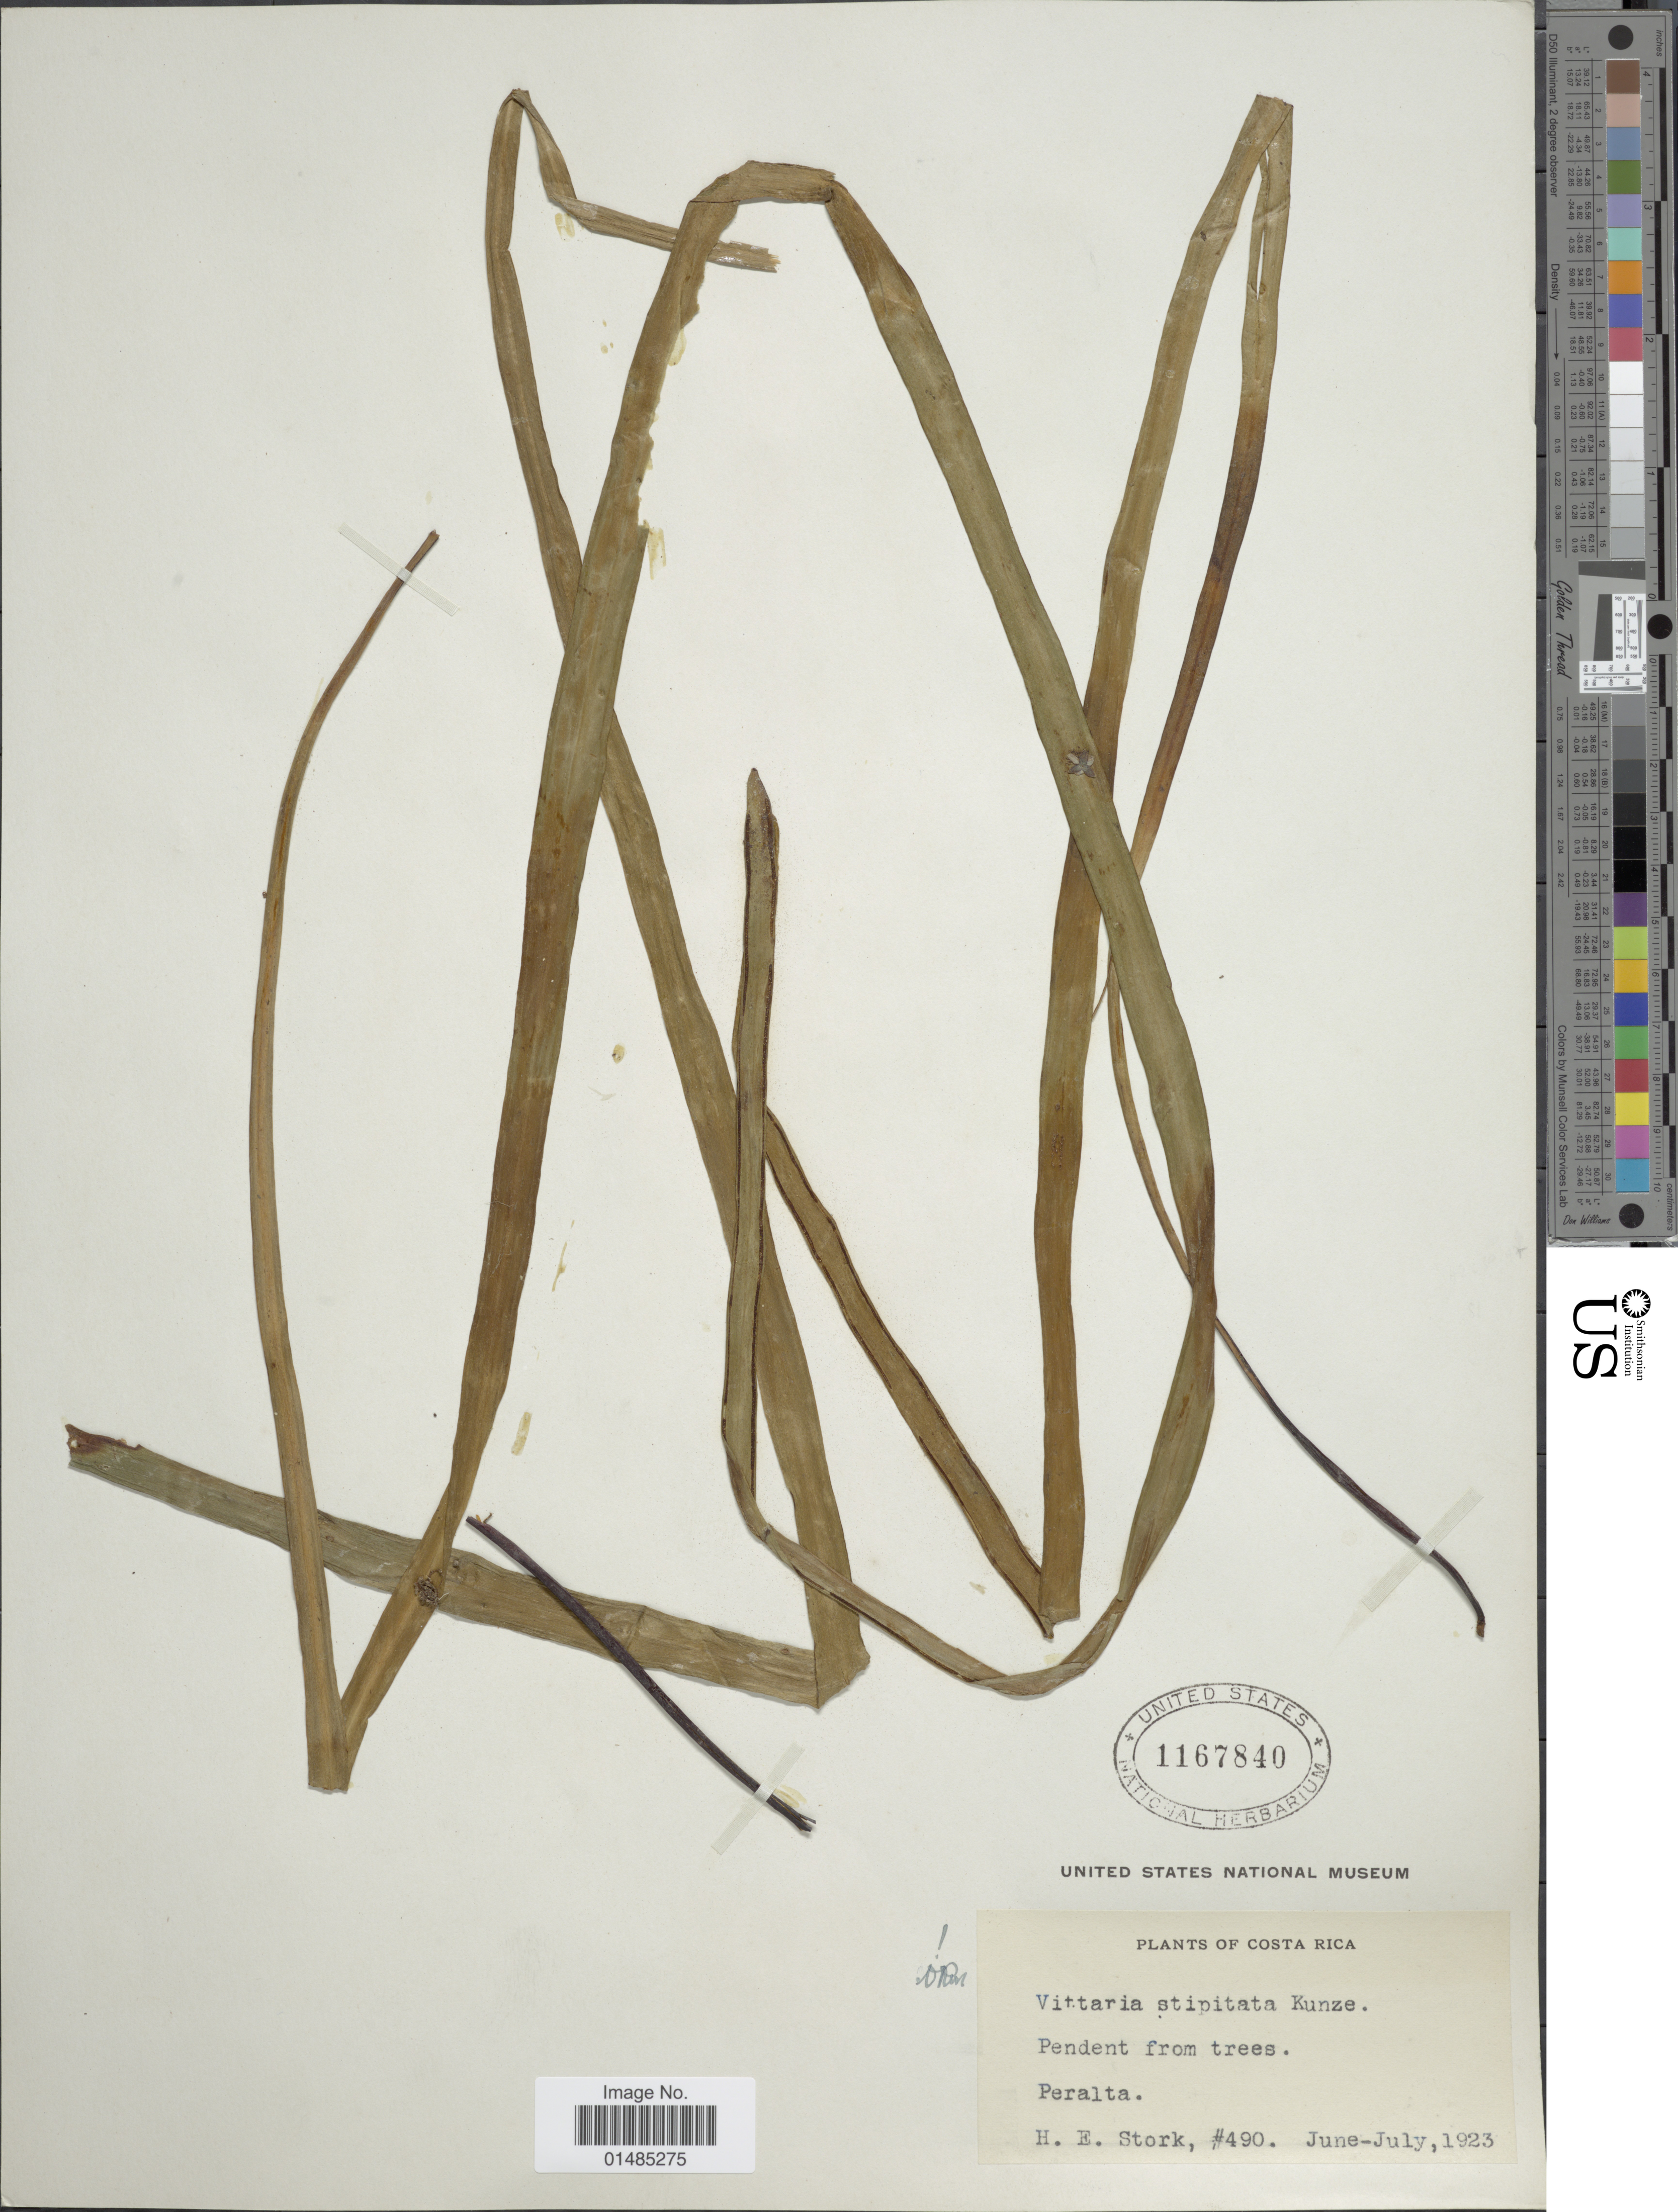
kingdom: Plantae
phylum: Tracheophyta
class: Polypodiopsida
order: Polypodiales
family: Pteridaceae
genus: Radiovittaria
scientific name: Radiovittaria stipitata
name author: (Kunze) E.H. Crane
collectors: H. E. Stork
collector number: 490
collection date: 1923-06/1923-07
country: Costa Rica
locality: Pendent from trees, Peralta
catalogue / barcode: US 1167840